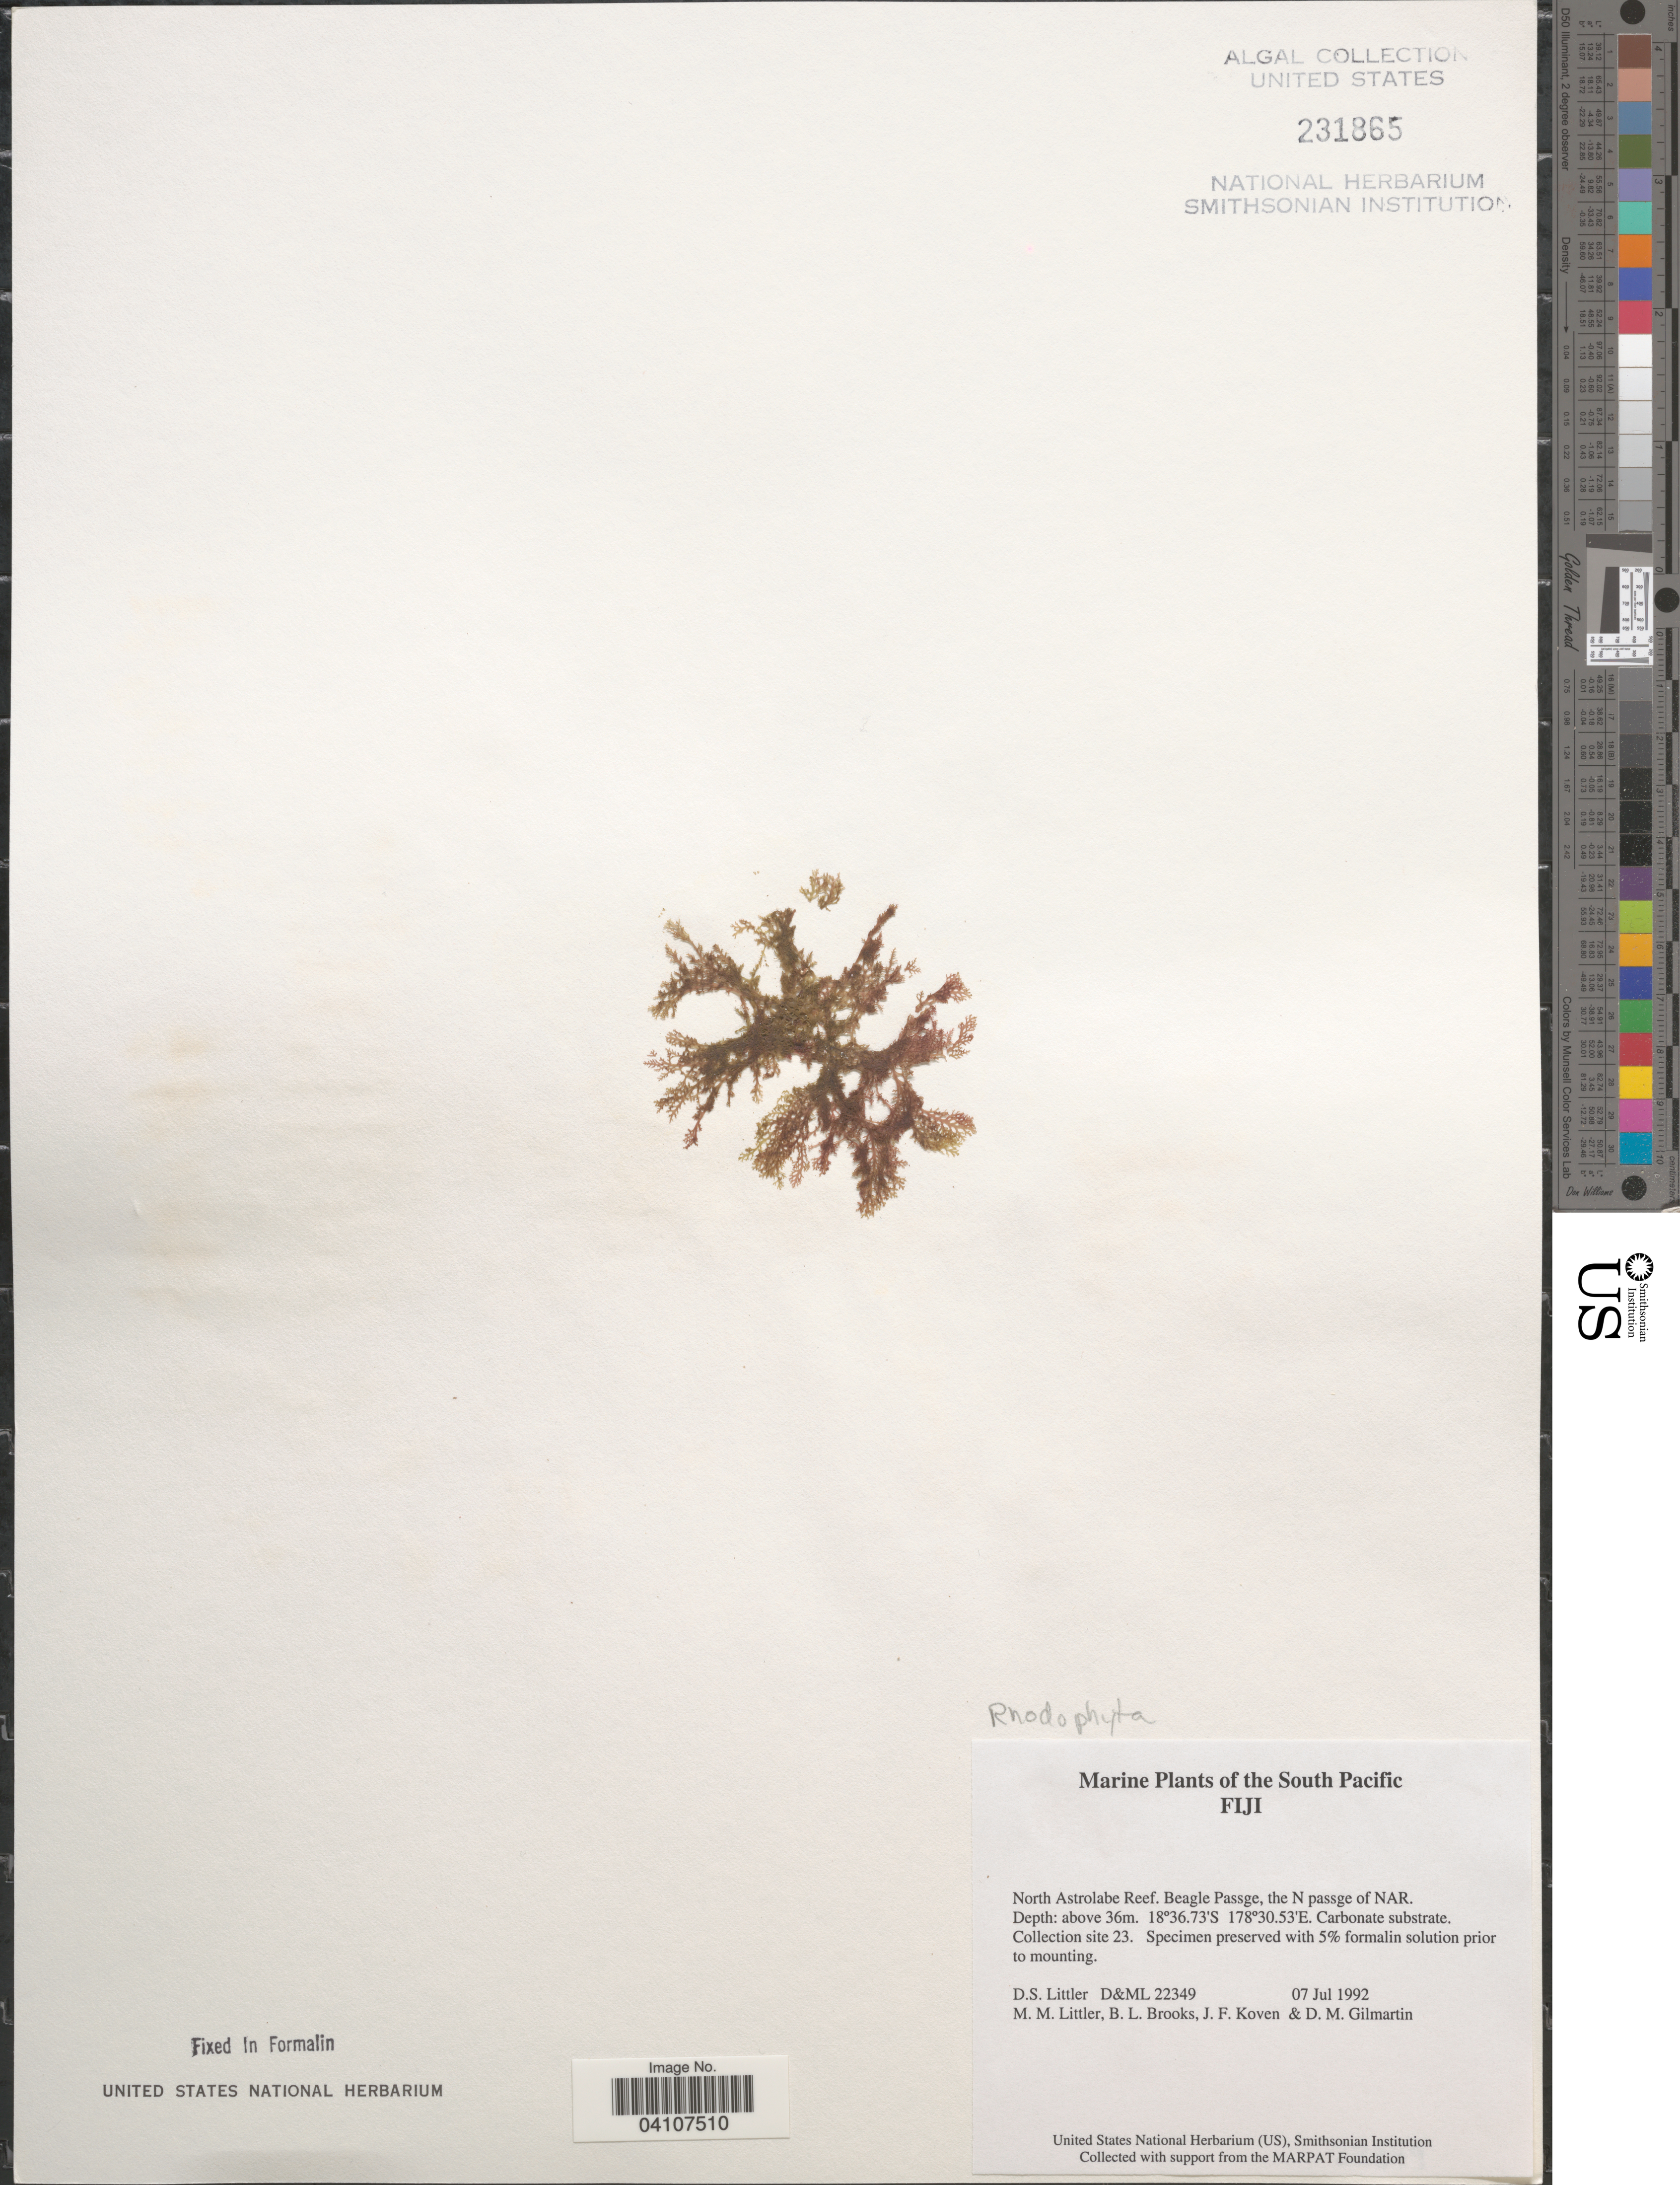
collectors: D. S. Littler, B. Brooks, J. Koven & D. Gilmartin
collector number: D&ML 22349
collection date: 1992-07-07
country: Fiji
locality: The South Pacific. North Astrolabe Reef. Beagle Passge, the N passge of NAR. Collection site 23.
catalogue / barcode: US 231865